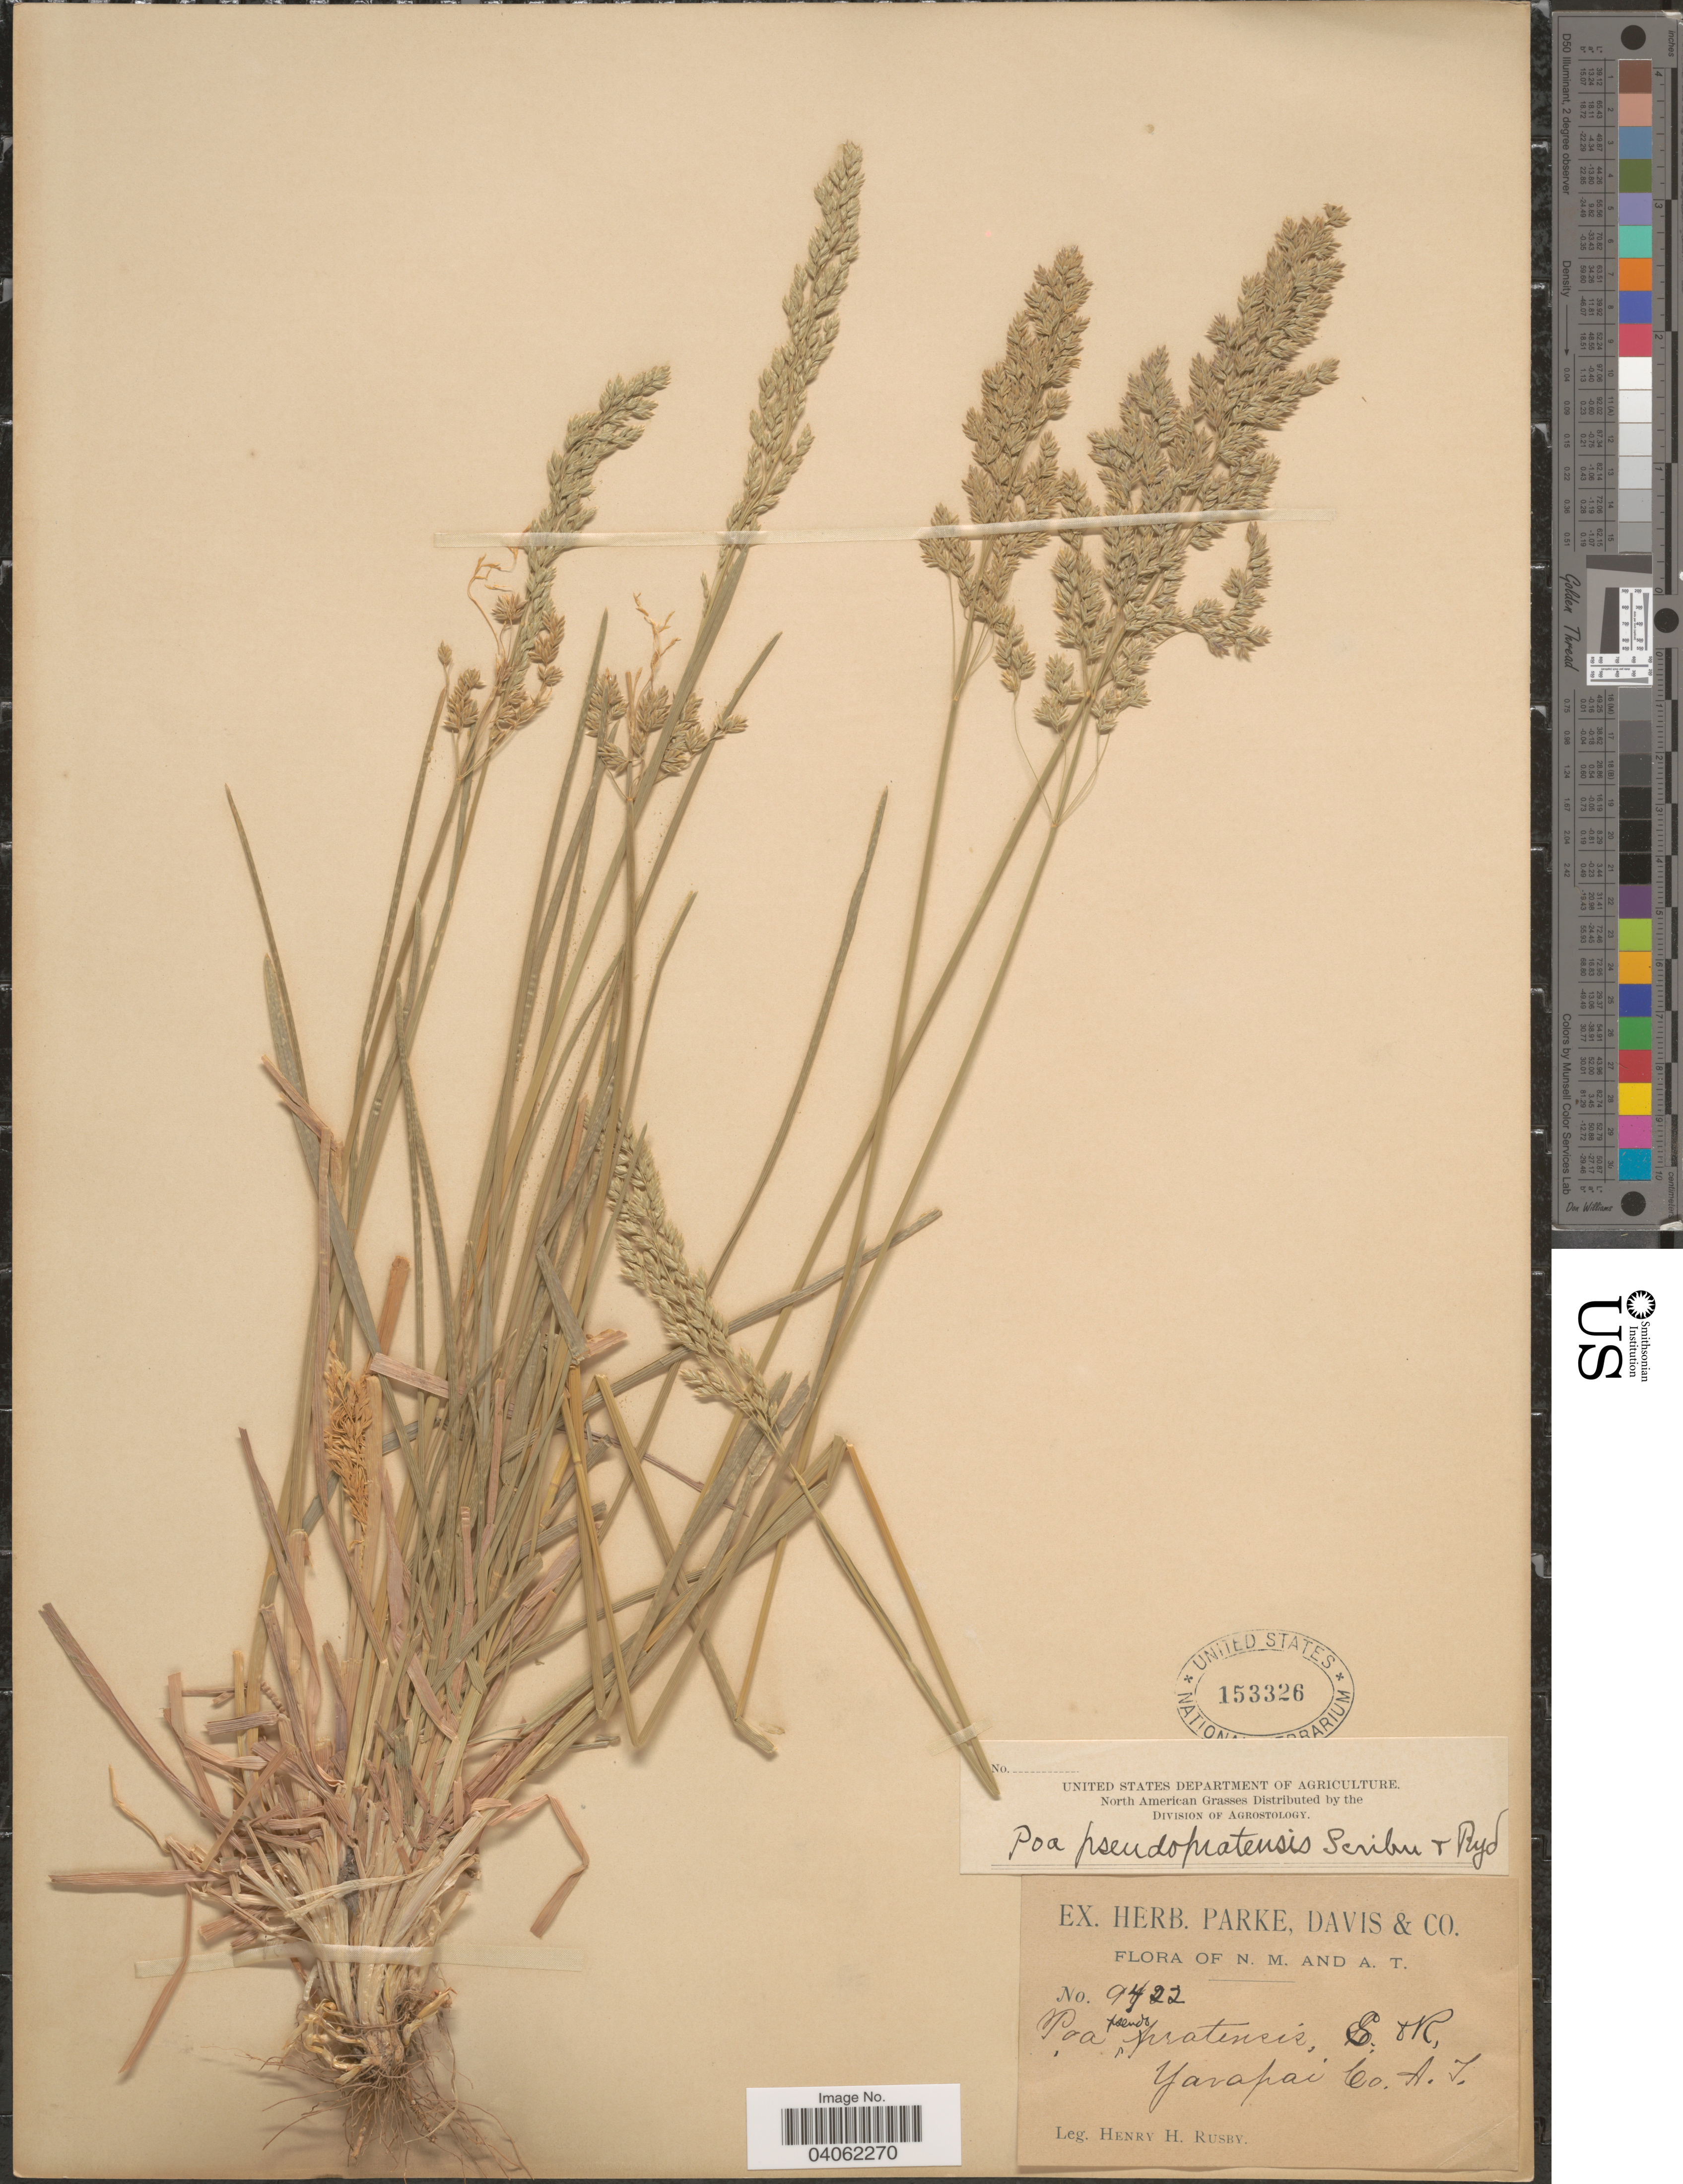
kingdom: Plantae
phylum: Tracheophyta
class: Liliopsida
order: Poales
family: Poaceae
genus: Poa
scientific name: Poa pratensis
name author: L.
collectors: H. H. Rusby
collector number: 9422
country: United States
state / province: Arizona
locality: Yavapai Co. A. T.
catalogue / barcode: US 153326